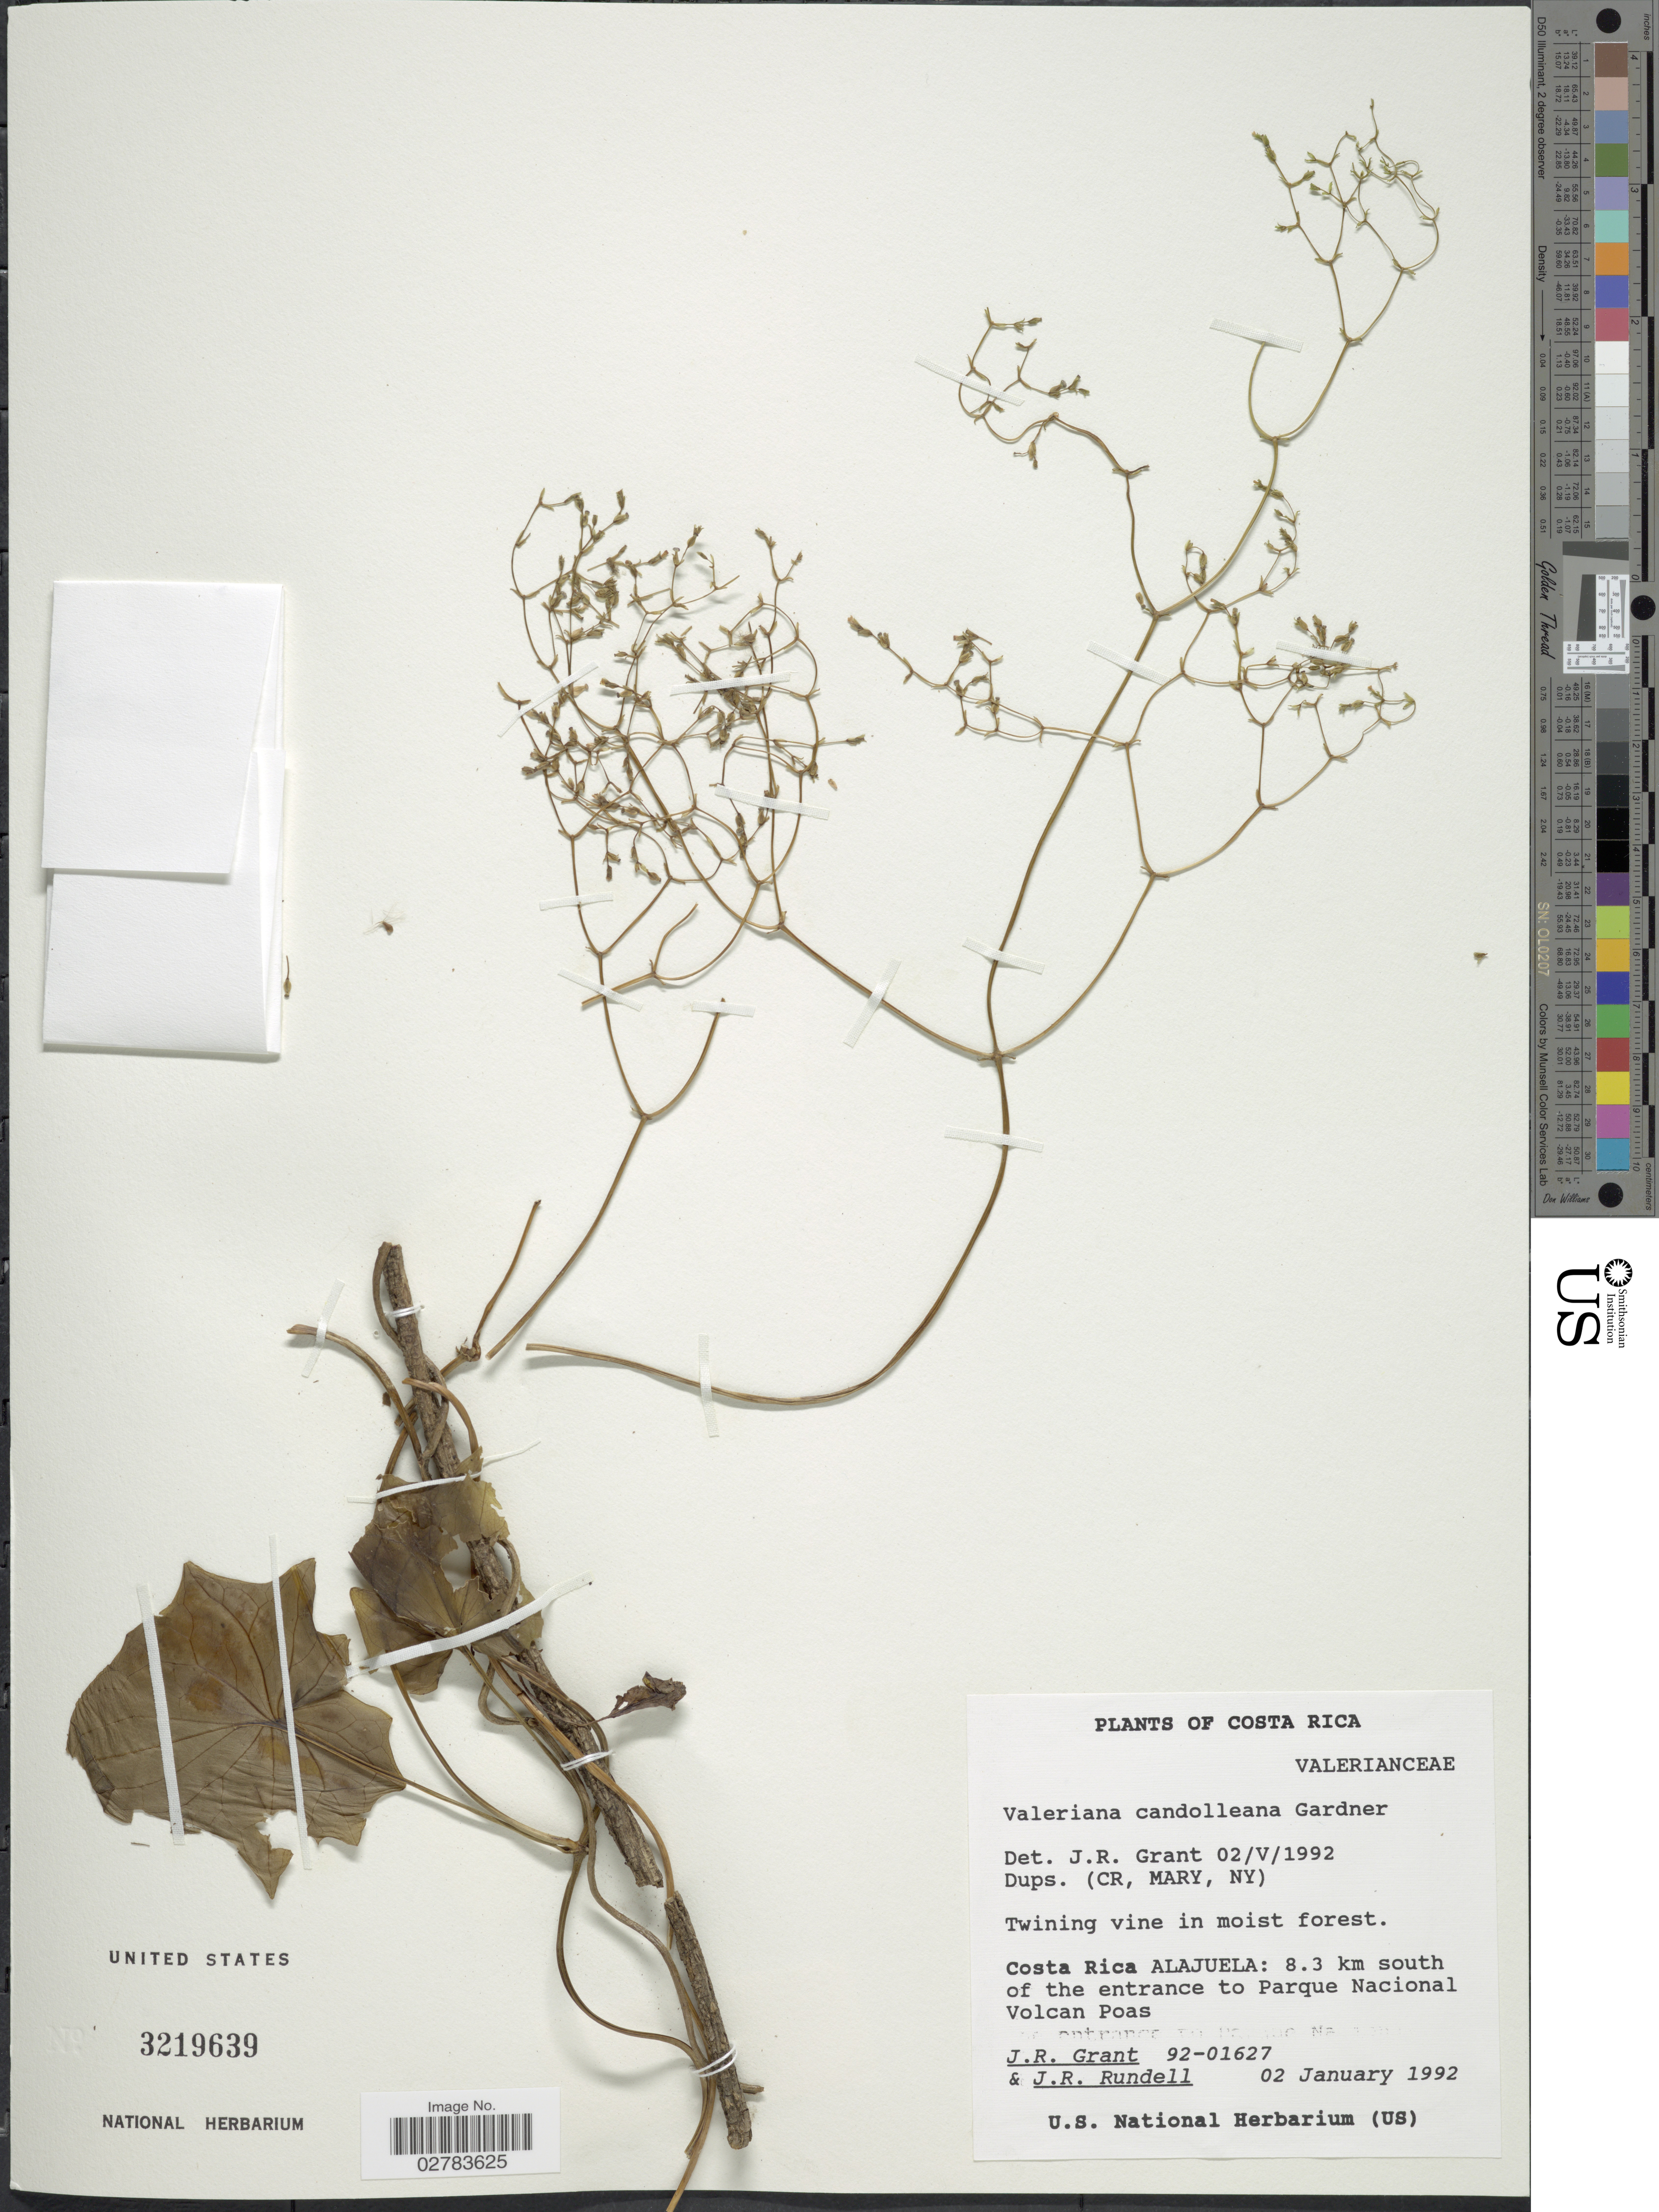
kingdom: Plantae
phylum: Tracheophyta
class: Magnoliopsida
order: Dipsacales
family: Caprifoliaceae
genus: Valeriana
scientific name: Valeriana candolleana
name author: Gardner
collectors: J. Grant & J. R. Rundell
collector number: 92-01627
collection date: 1992-01-02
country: Costa Rica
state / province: Alajuela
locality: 8.3 km south of the entrance to Parque Nacional Volcan Poas.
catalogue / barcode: US 3219639